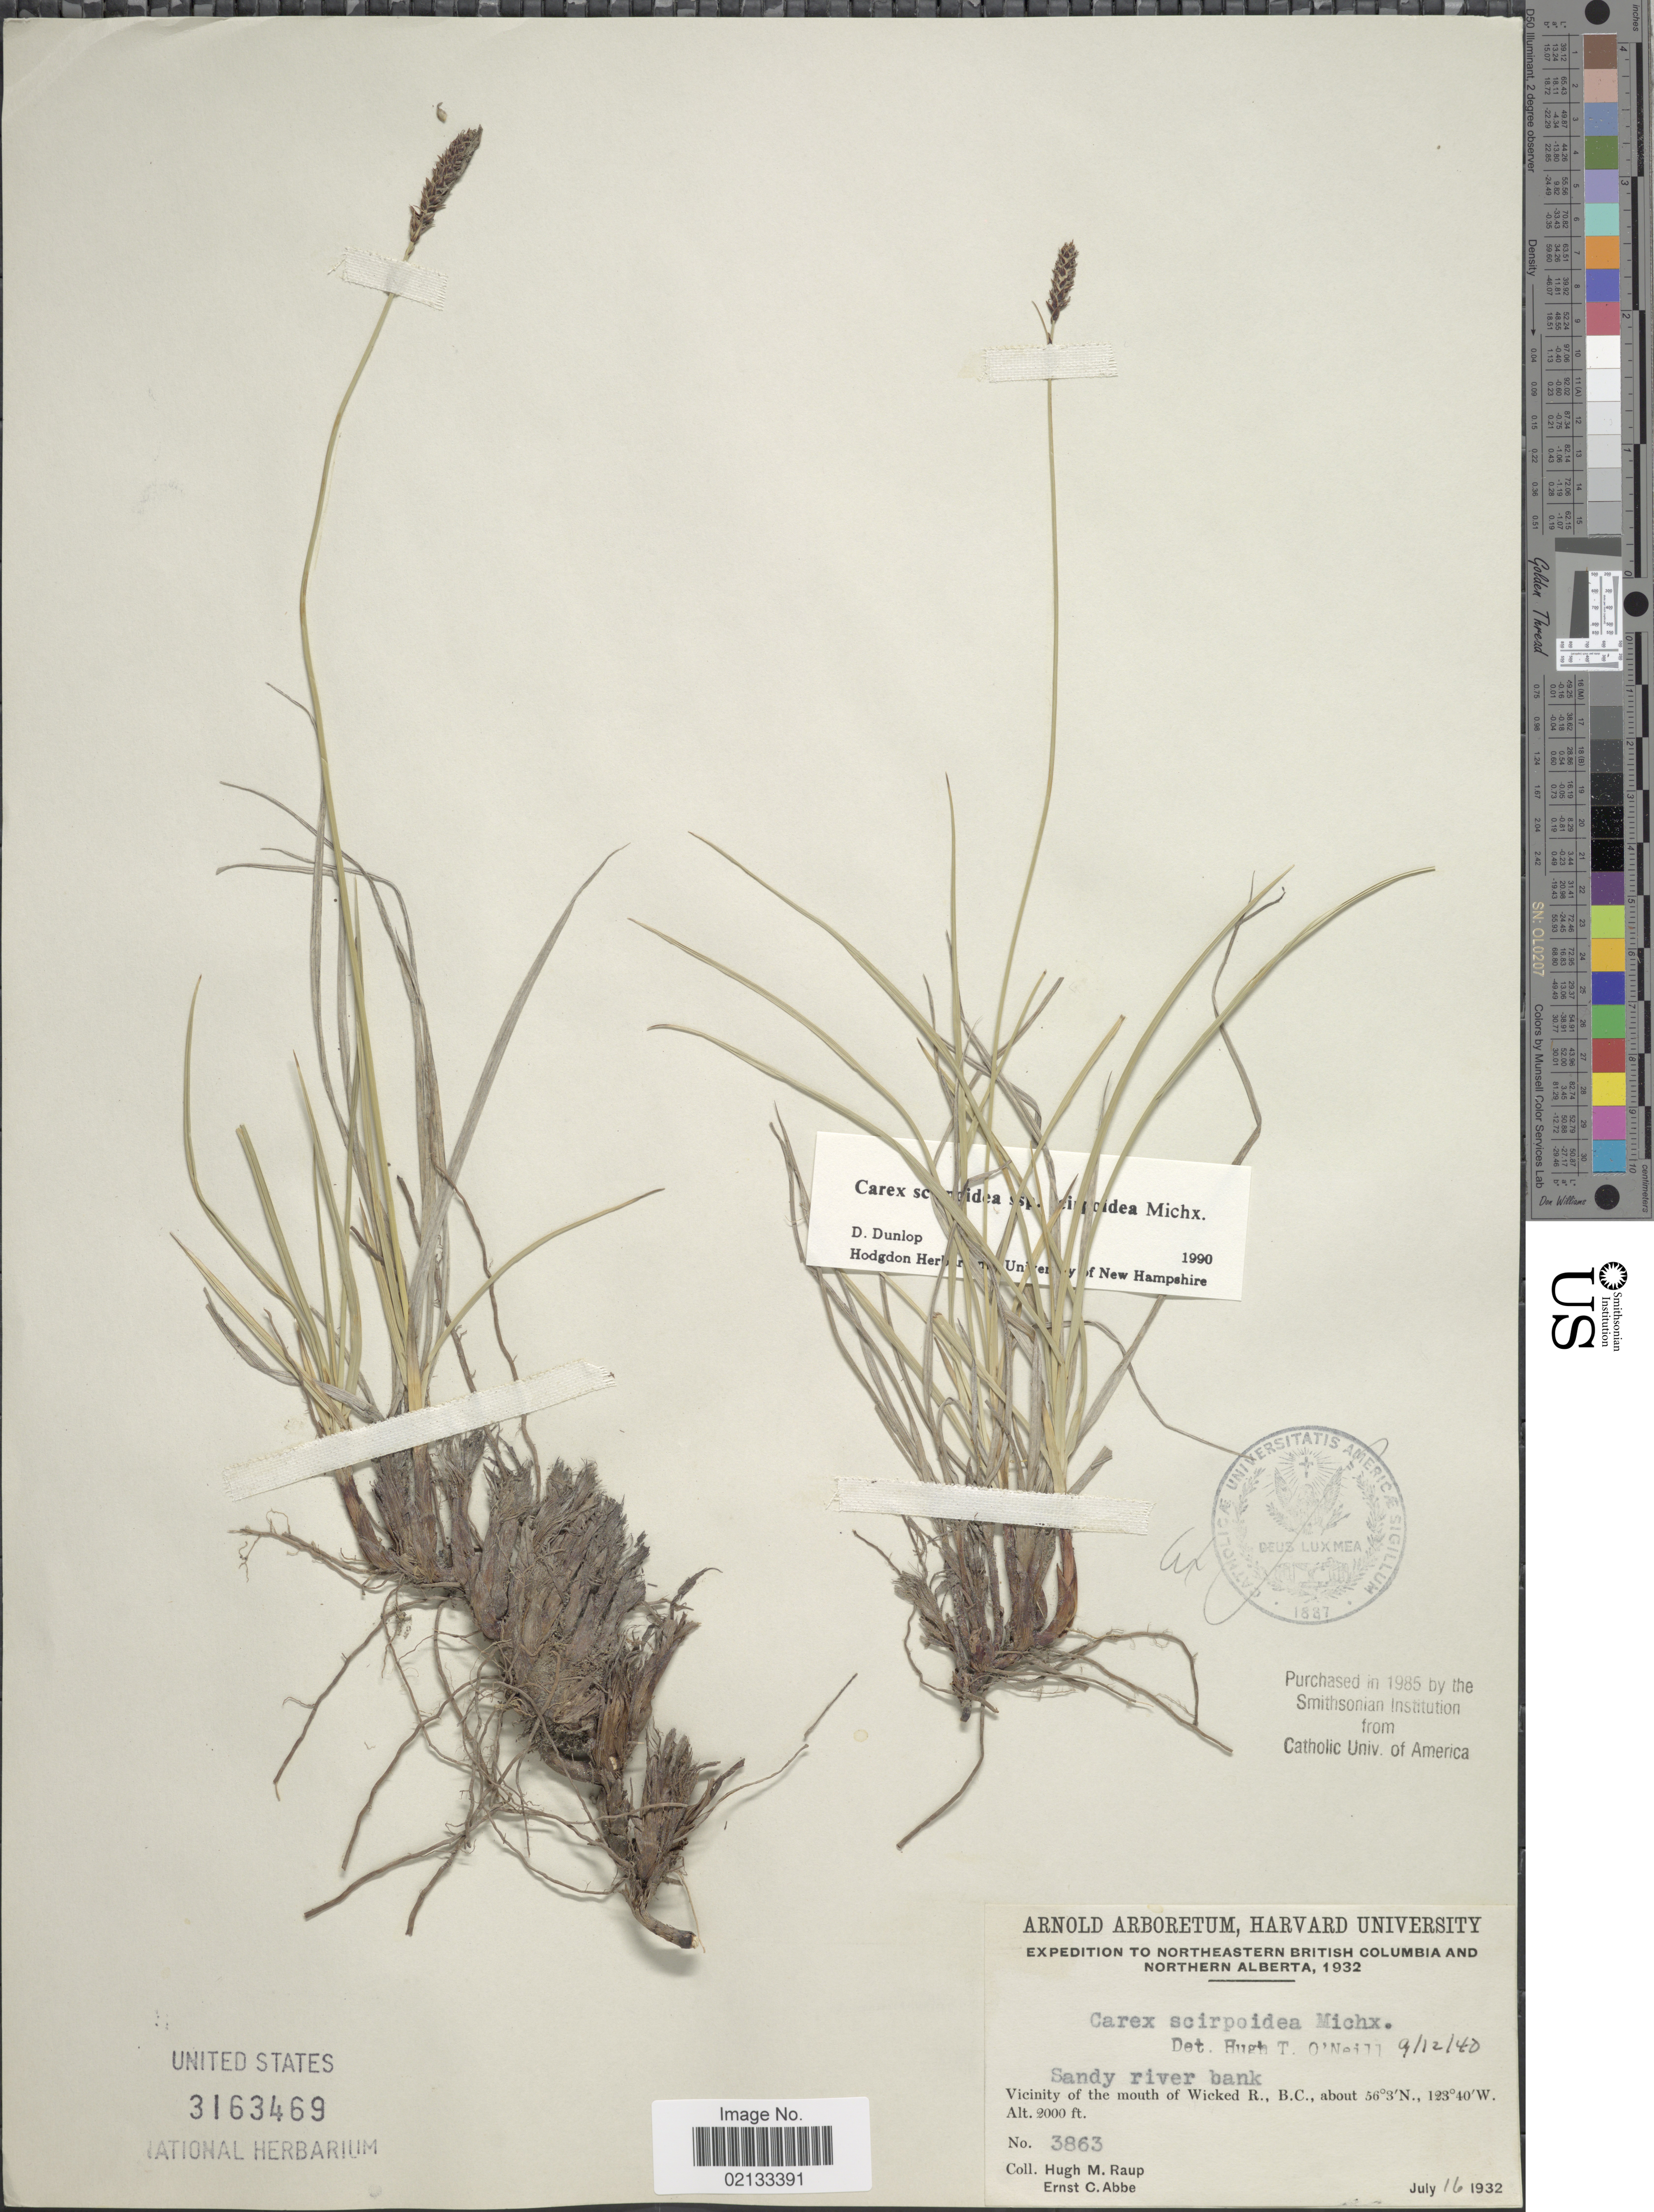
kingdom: Plantae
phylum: Tracheophyta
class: Liliopsida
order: Poales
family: Cyperaceae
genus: Carex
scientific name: Carex scirpoidea subsp. scirpoidea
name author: Michx.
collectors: H. Raup & E. C. Abbe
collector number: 3863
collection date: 1932-07-16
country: Canada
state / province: British Columbia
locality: Northeastern British Columbia and Northern Alberta, Sandy river bank, Vicinity of the mouth of Wicked R.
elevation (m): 610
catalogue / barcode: US 3163469